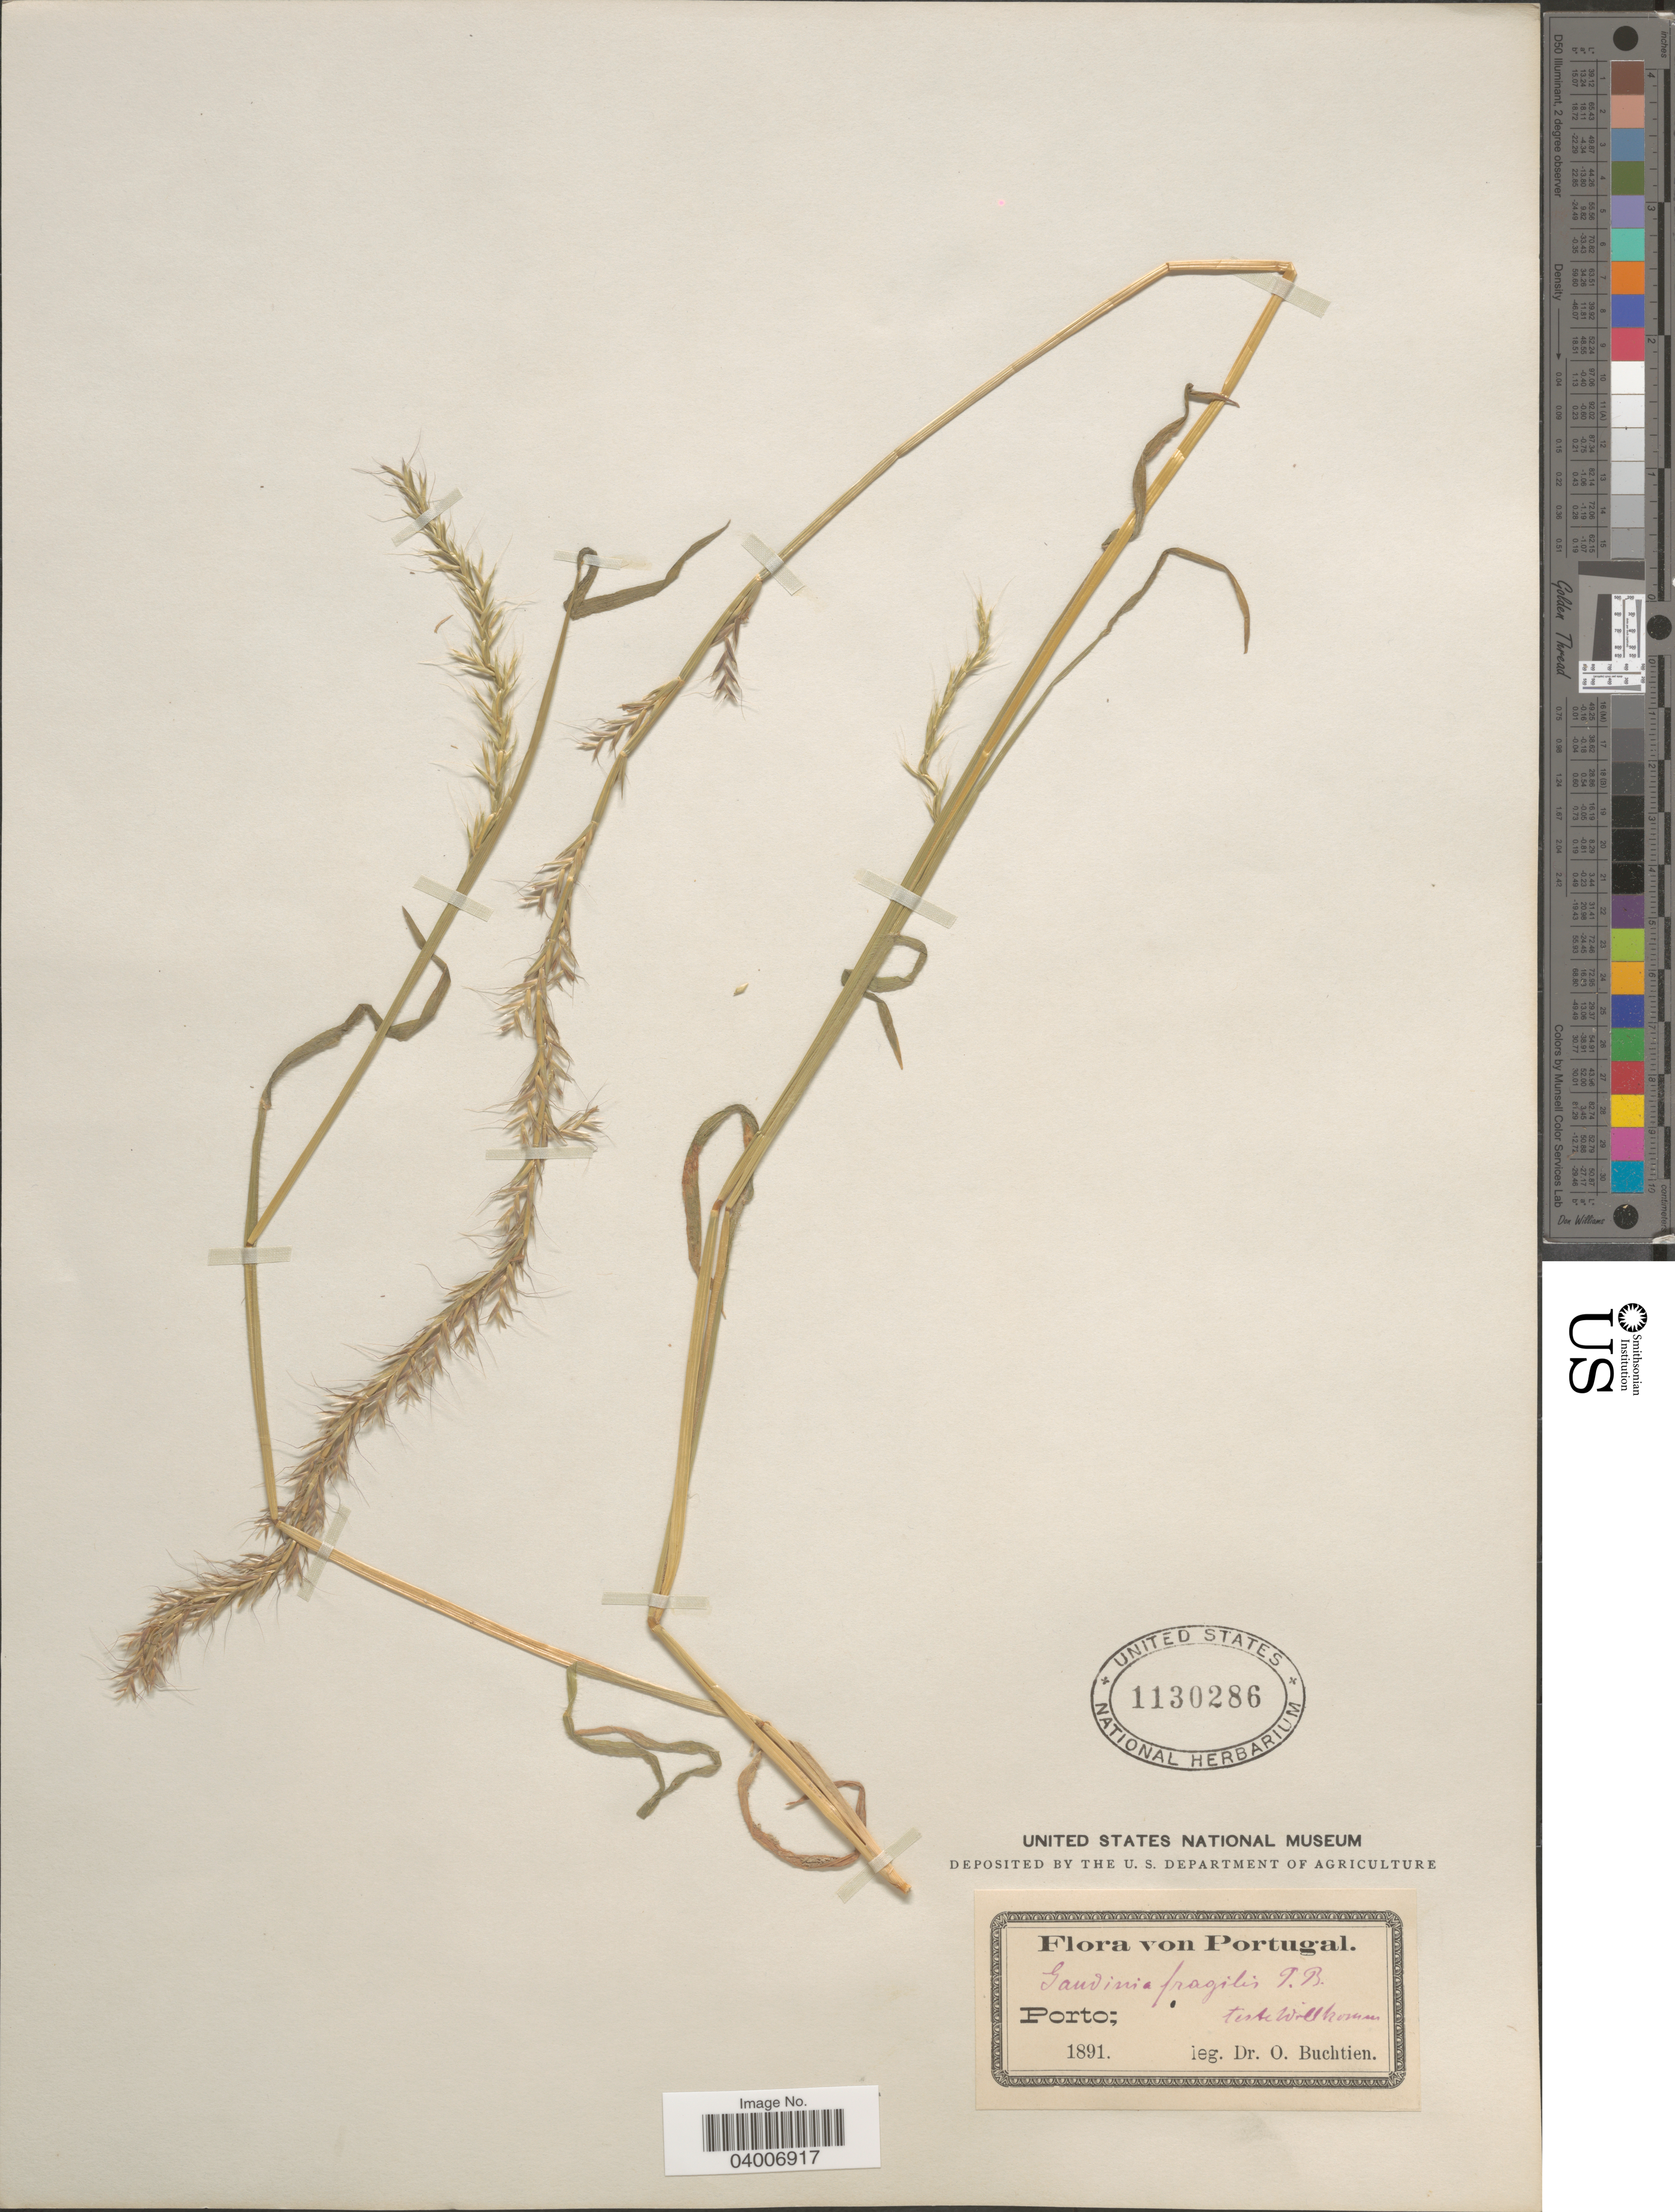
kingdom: Plantae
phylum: Tracheophyta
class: Liliopsida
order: Poales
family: Poaceae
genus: Gaudinia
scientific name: Gaudinia fragilis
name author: (L.) P. Beauv.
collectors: O. Buchtien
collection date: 1891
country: Portugal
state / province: Porto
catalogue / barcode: US 1130286